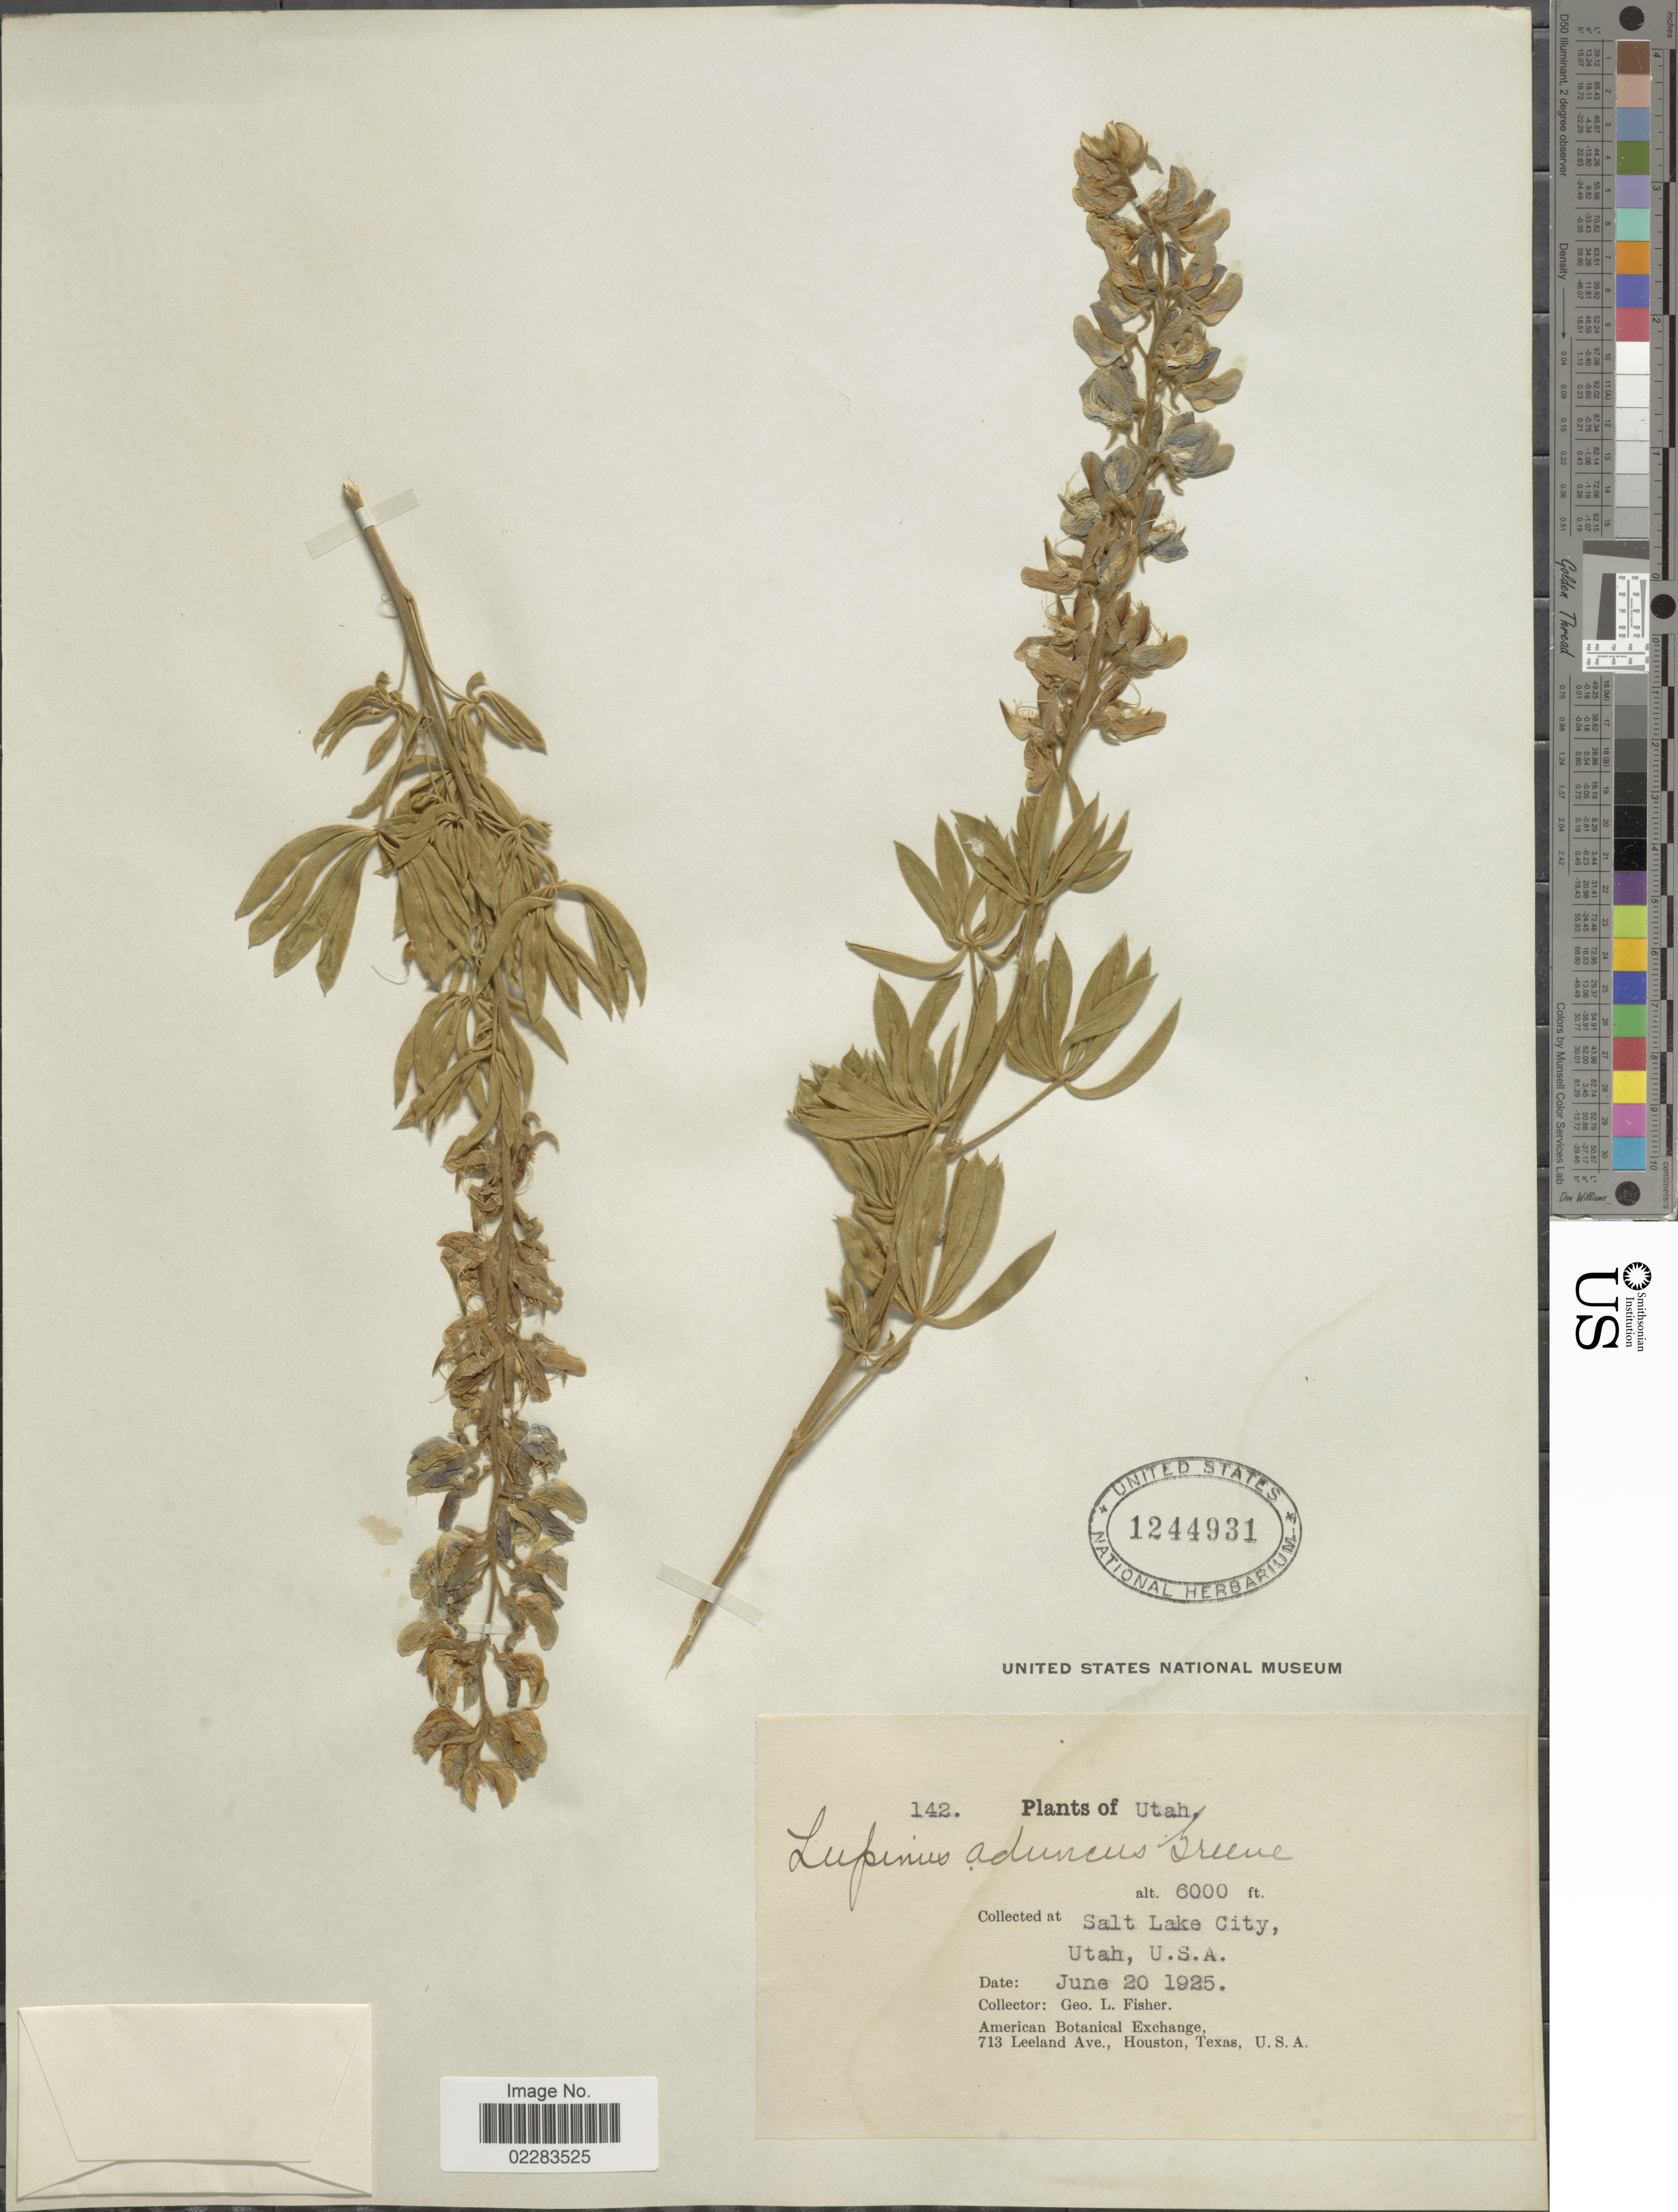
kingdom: Plantae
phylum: Tracheophyta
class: Magnoliopsida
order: Fabales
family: Fabaceae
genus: Lupinus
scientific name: Lupinus aduncus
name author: Greene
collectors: G. L. Fisher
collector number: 142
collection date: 1925-06-20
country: United States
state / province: Utah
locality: Salt Lake City, U.S.A.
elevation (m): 1829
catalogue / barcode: US 1244931